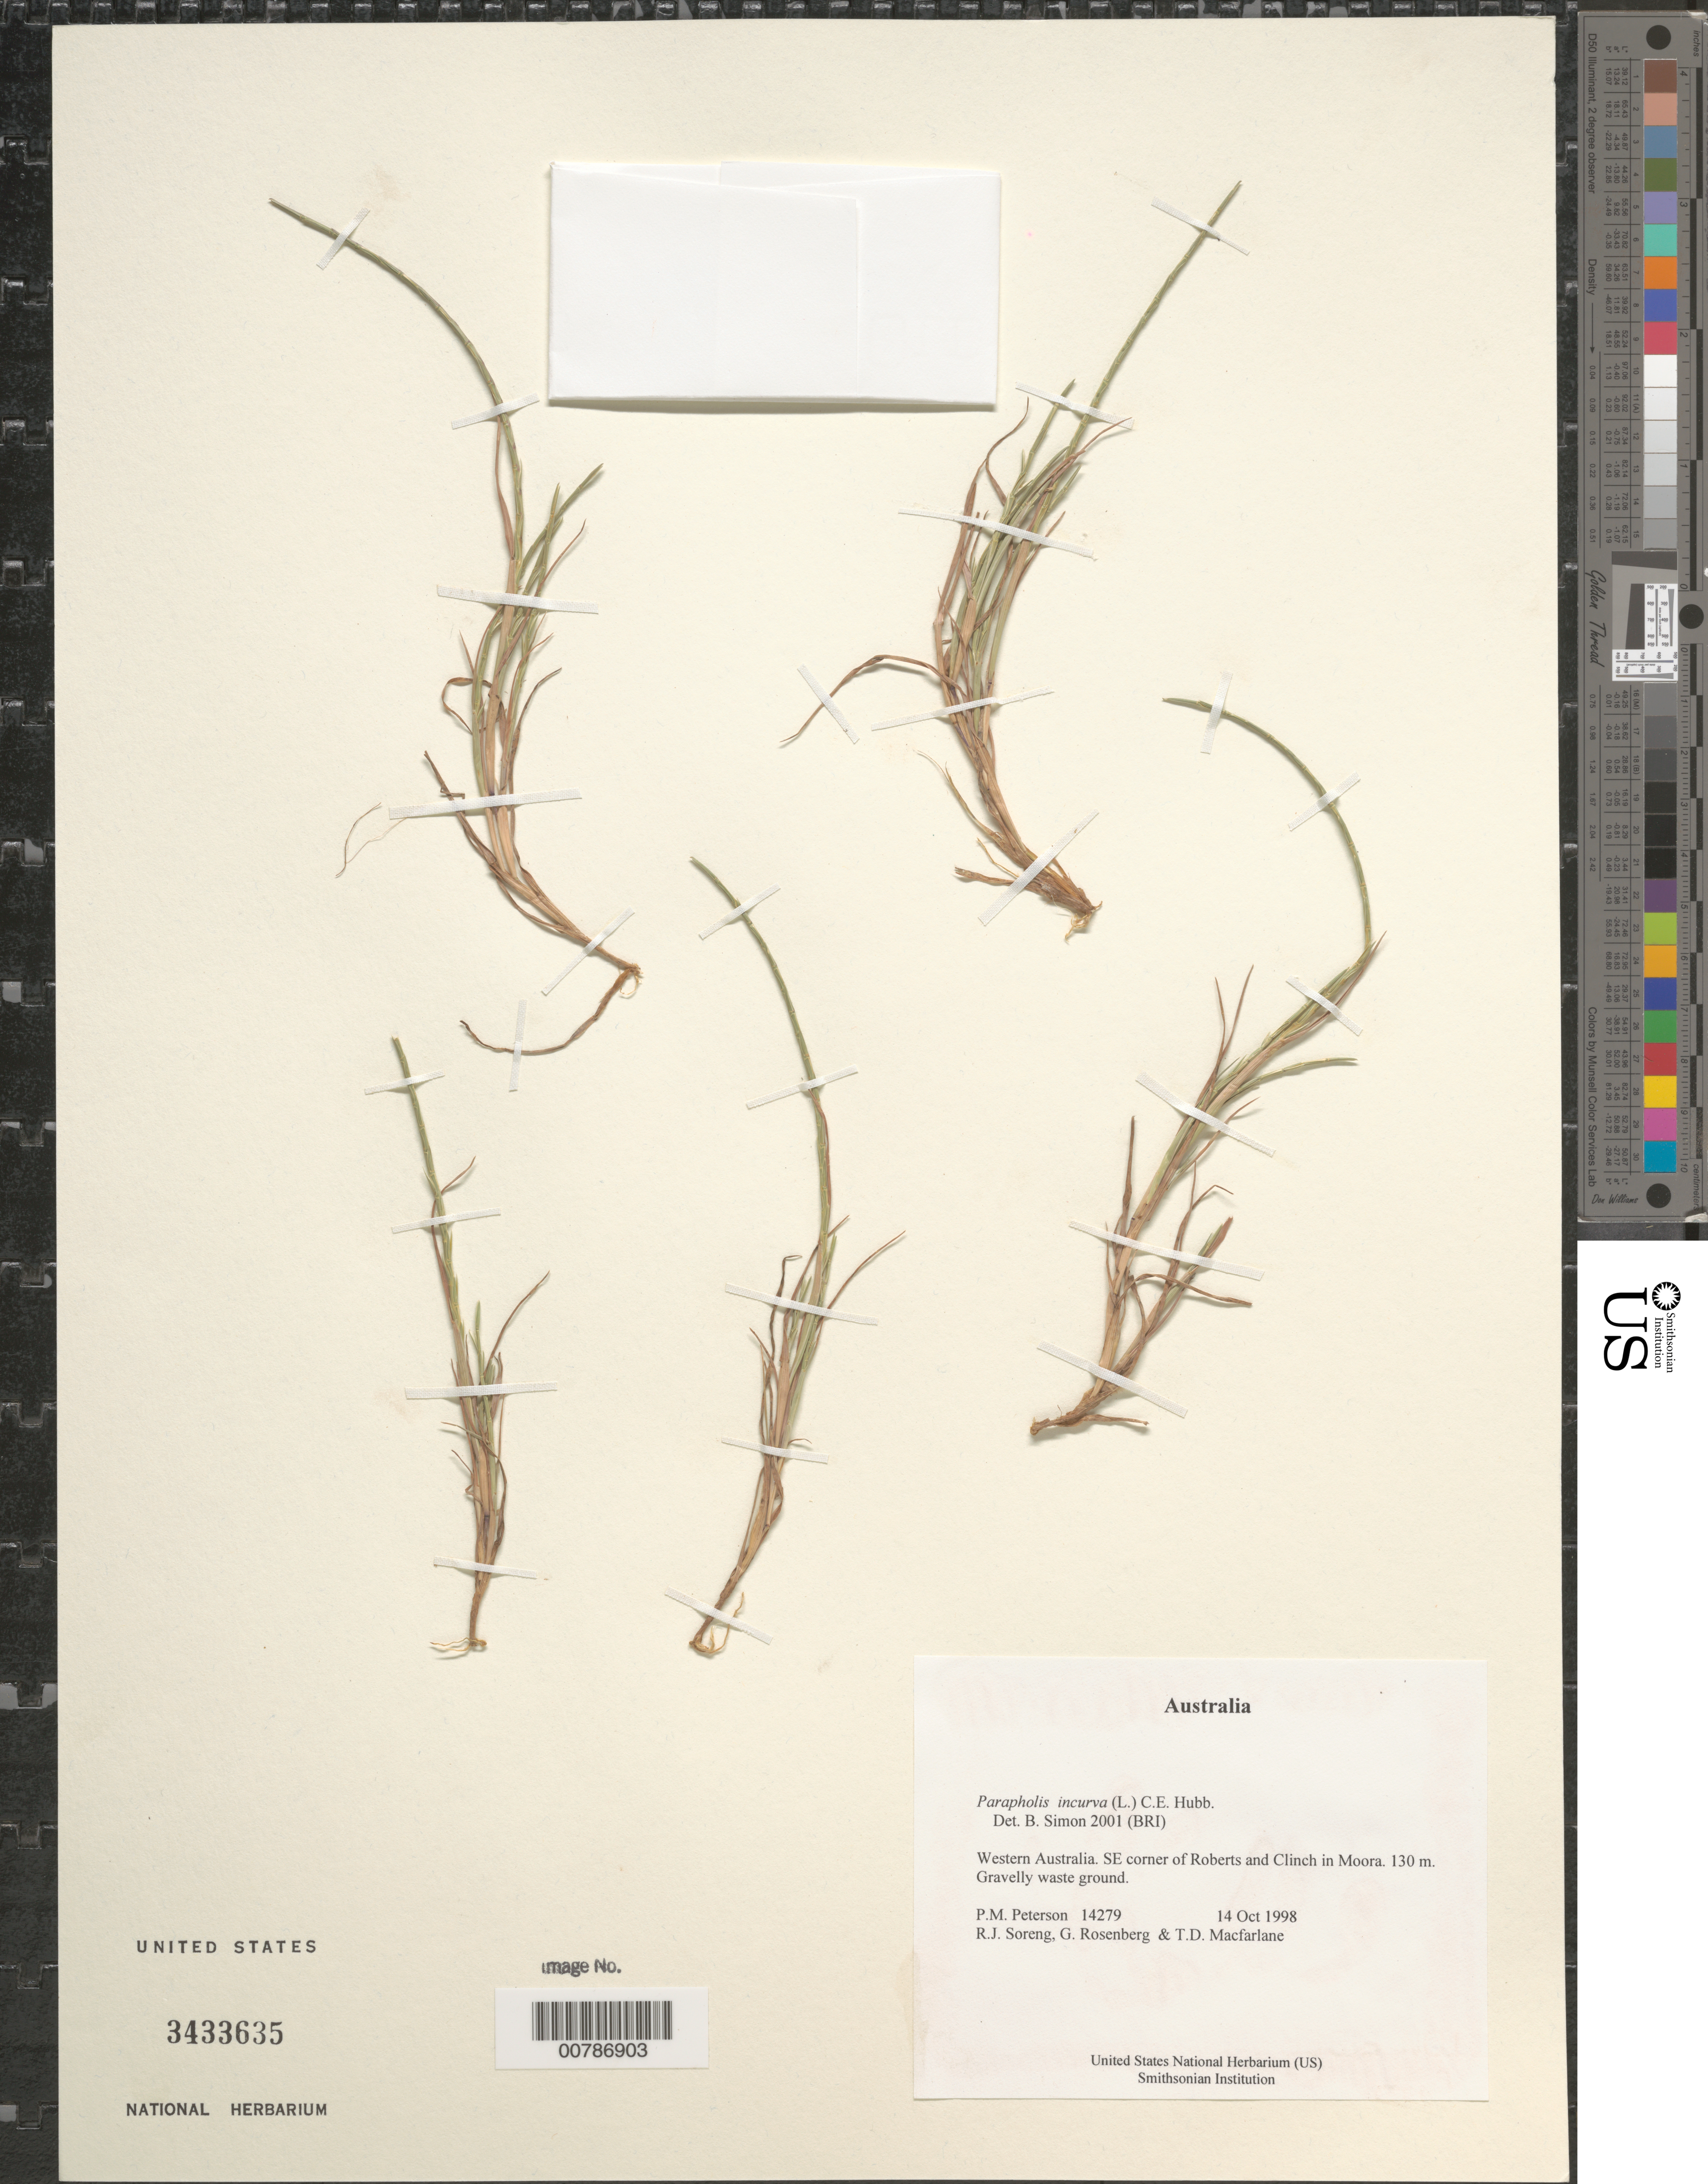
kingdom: Plantae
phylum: Tracheophyta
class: Liliopsida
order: Poales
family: Poaceae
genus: Parapholis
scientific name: Parapholis incurva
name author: (L.) C.E. Hubb.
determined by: Simon, B.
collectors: P. M. Peterson, R. J. Soreng, G. Rosenberg & T. Macfarlane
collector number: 14279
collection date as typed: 14 Oct 1998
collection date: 1998-10-14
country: Australia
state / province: Western Australia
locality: SE corner of Roberts and Clinch in Moora.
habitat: Gravelly waste ground.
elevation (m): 130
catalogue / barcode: US 3433635